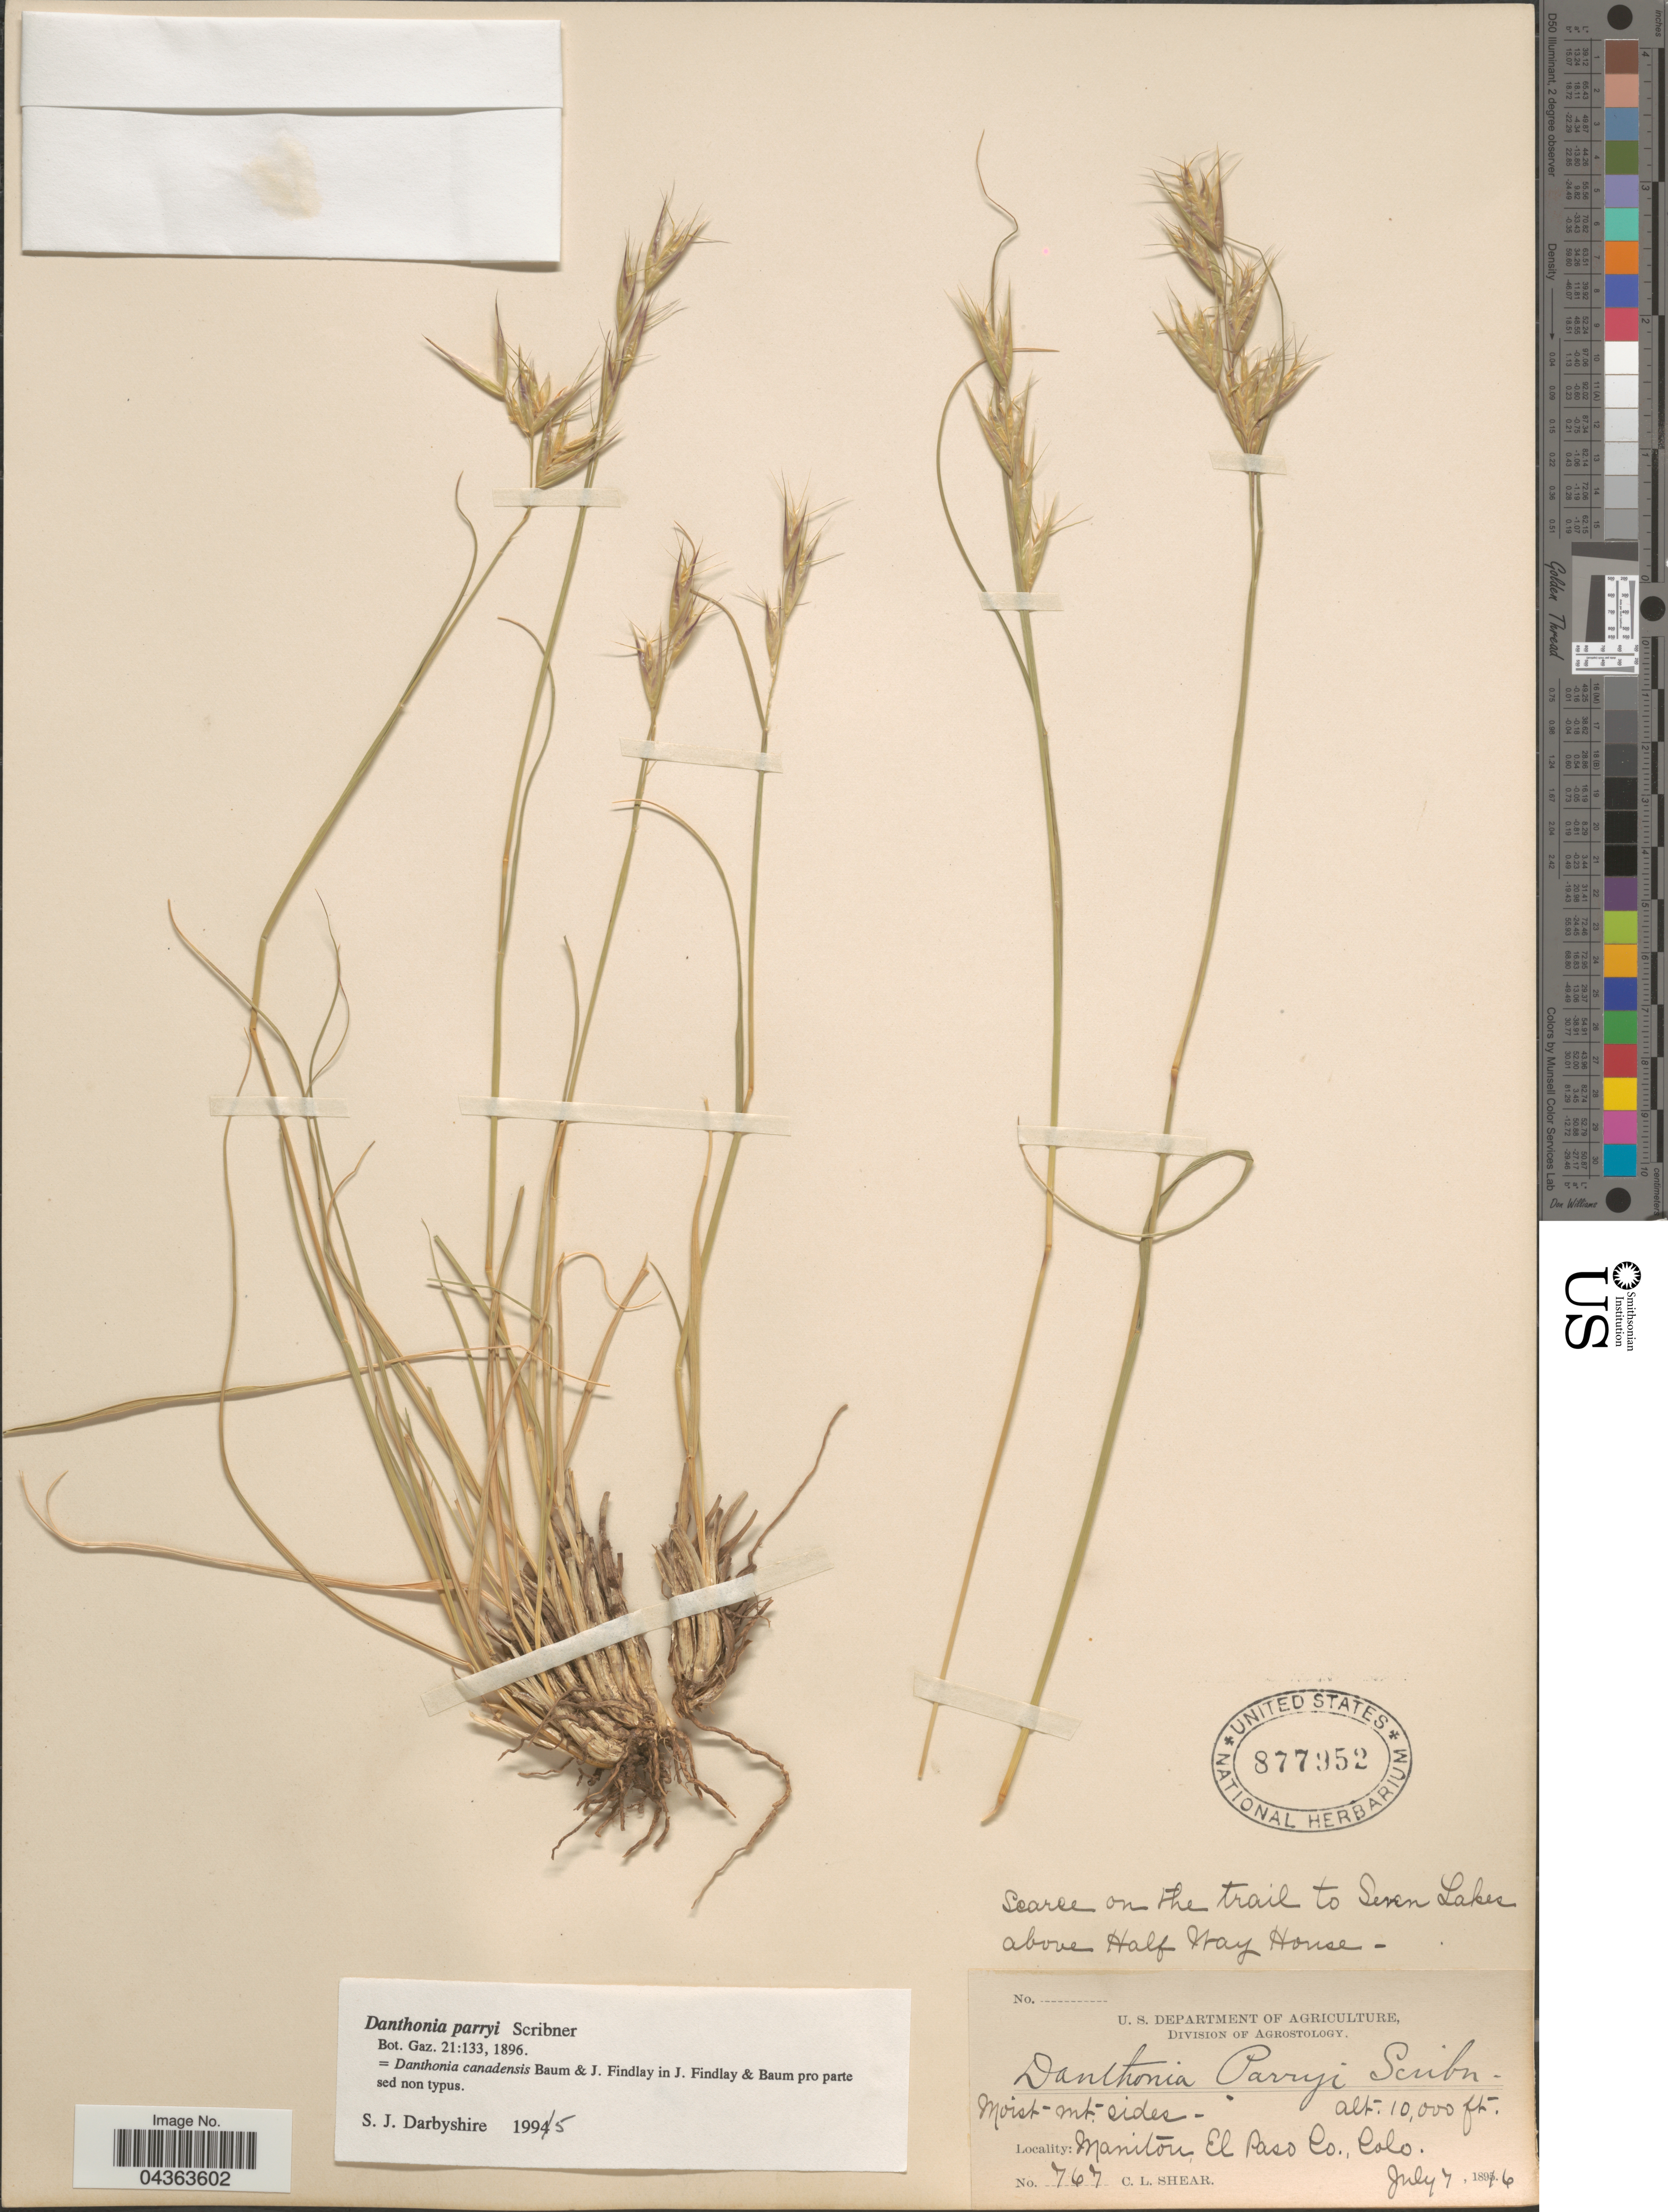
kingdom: Plantae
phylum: Tracheophyta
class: Liliopsida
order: Poales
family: Poaceae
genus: Danthonia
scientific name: Danthonia parryi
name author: Scribn.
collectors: C. L. Shear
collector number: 767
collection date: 1896-07-07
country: United States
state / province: Colorado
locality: Manitou, El Paso Co.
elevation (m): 3048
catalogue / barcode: US 877952